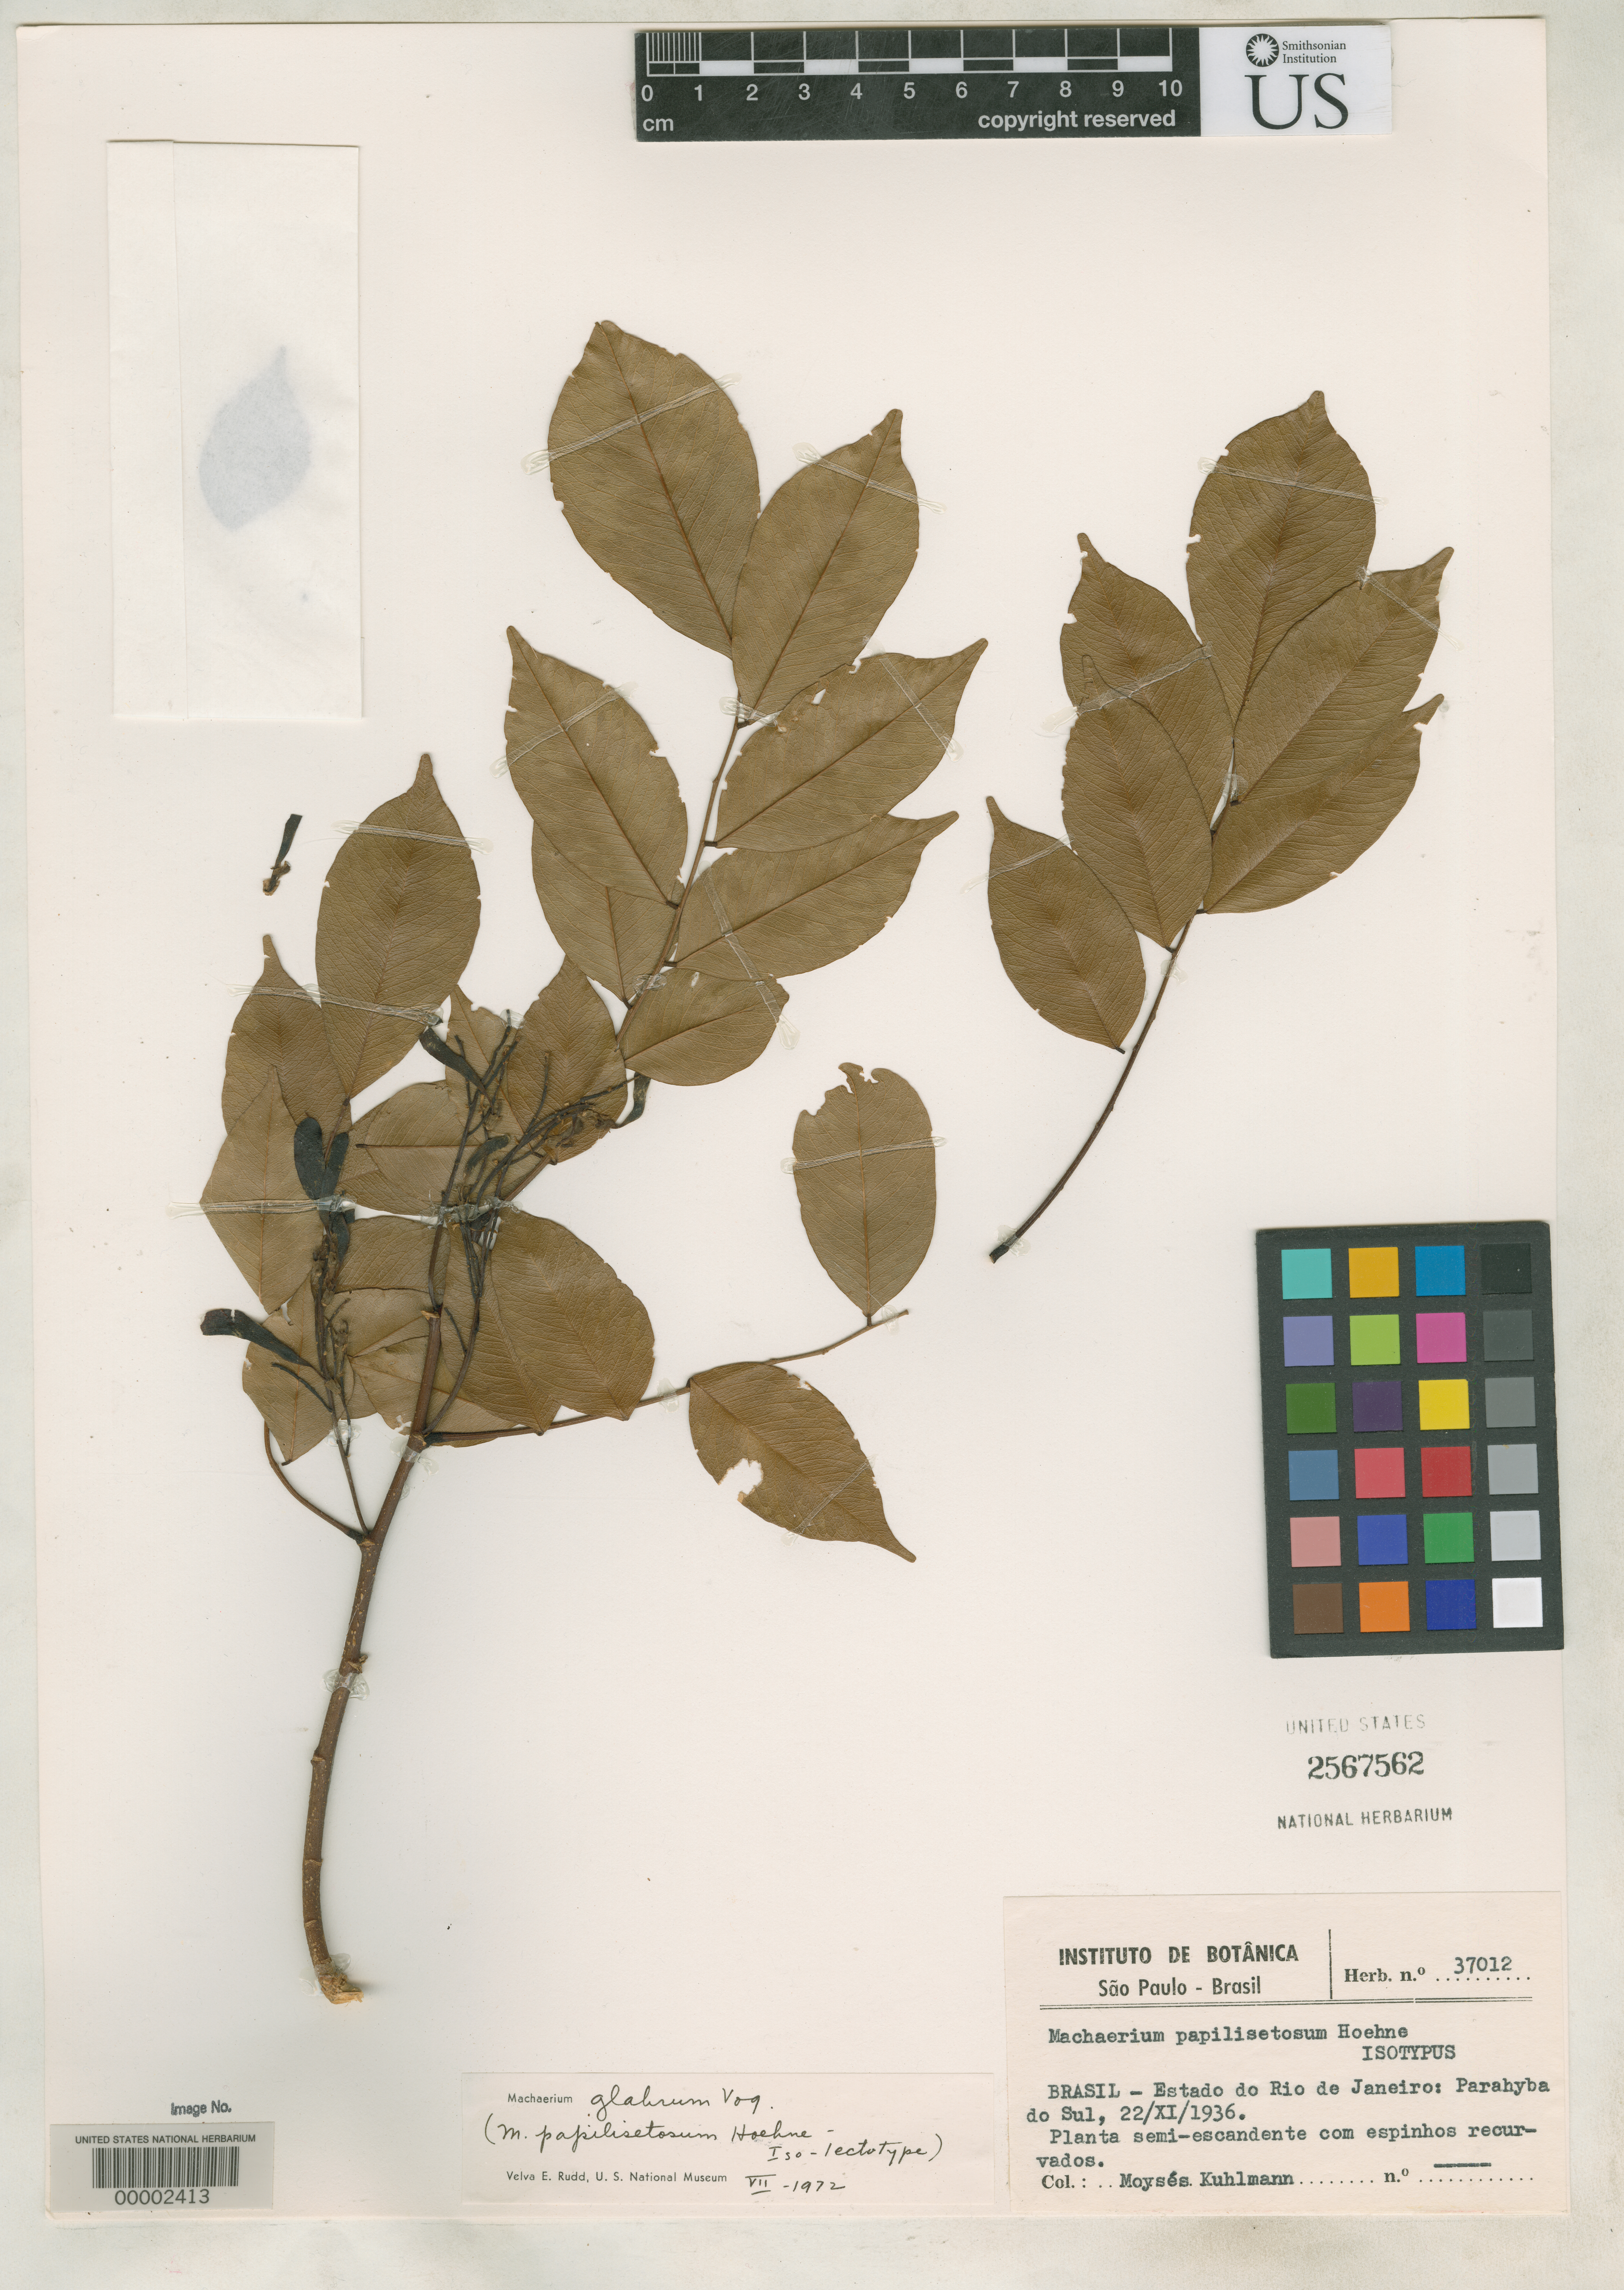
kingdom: Plantae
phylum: Tracheophyta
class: Magnoliopsida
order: Fabales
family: Fabaceae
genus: Machaerium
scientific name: Machaerium papilisetosum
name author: Hoehne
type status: Isolectotype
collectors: M. Kuhlmann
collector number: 37012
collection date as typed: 22 Nov 1936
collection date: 1936-11-22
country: Brazil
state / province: Rio de Janeiro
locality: Parahyba do Sul.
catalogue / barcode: US 2567562